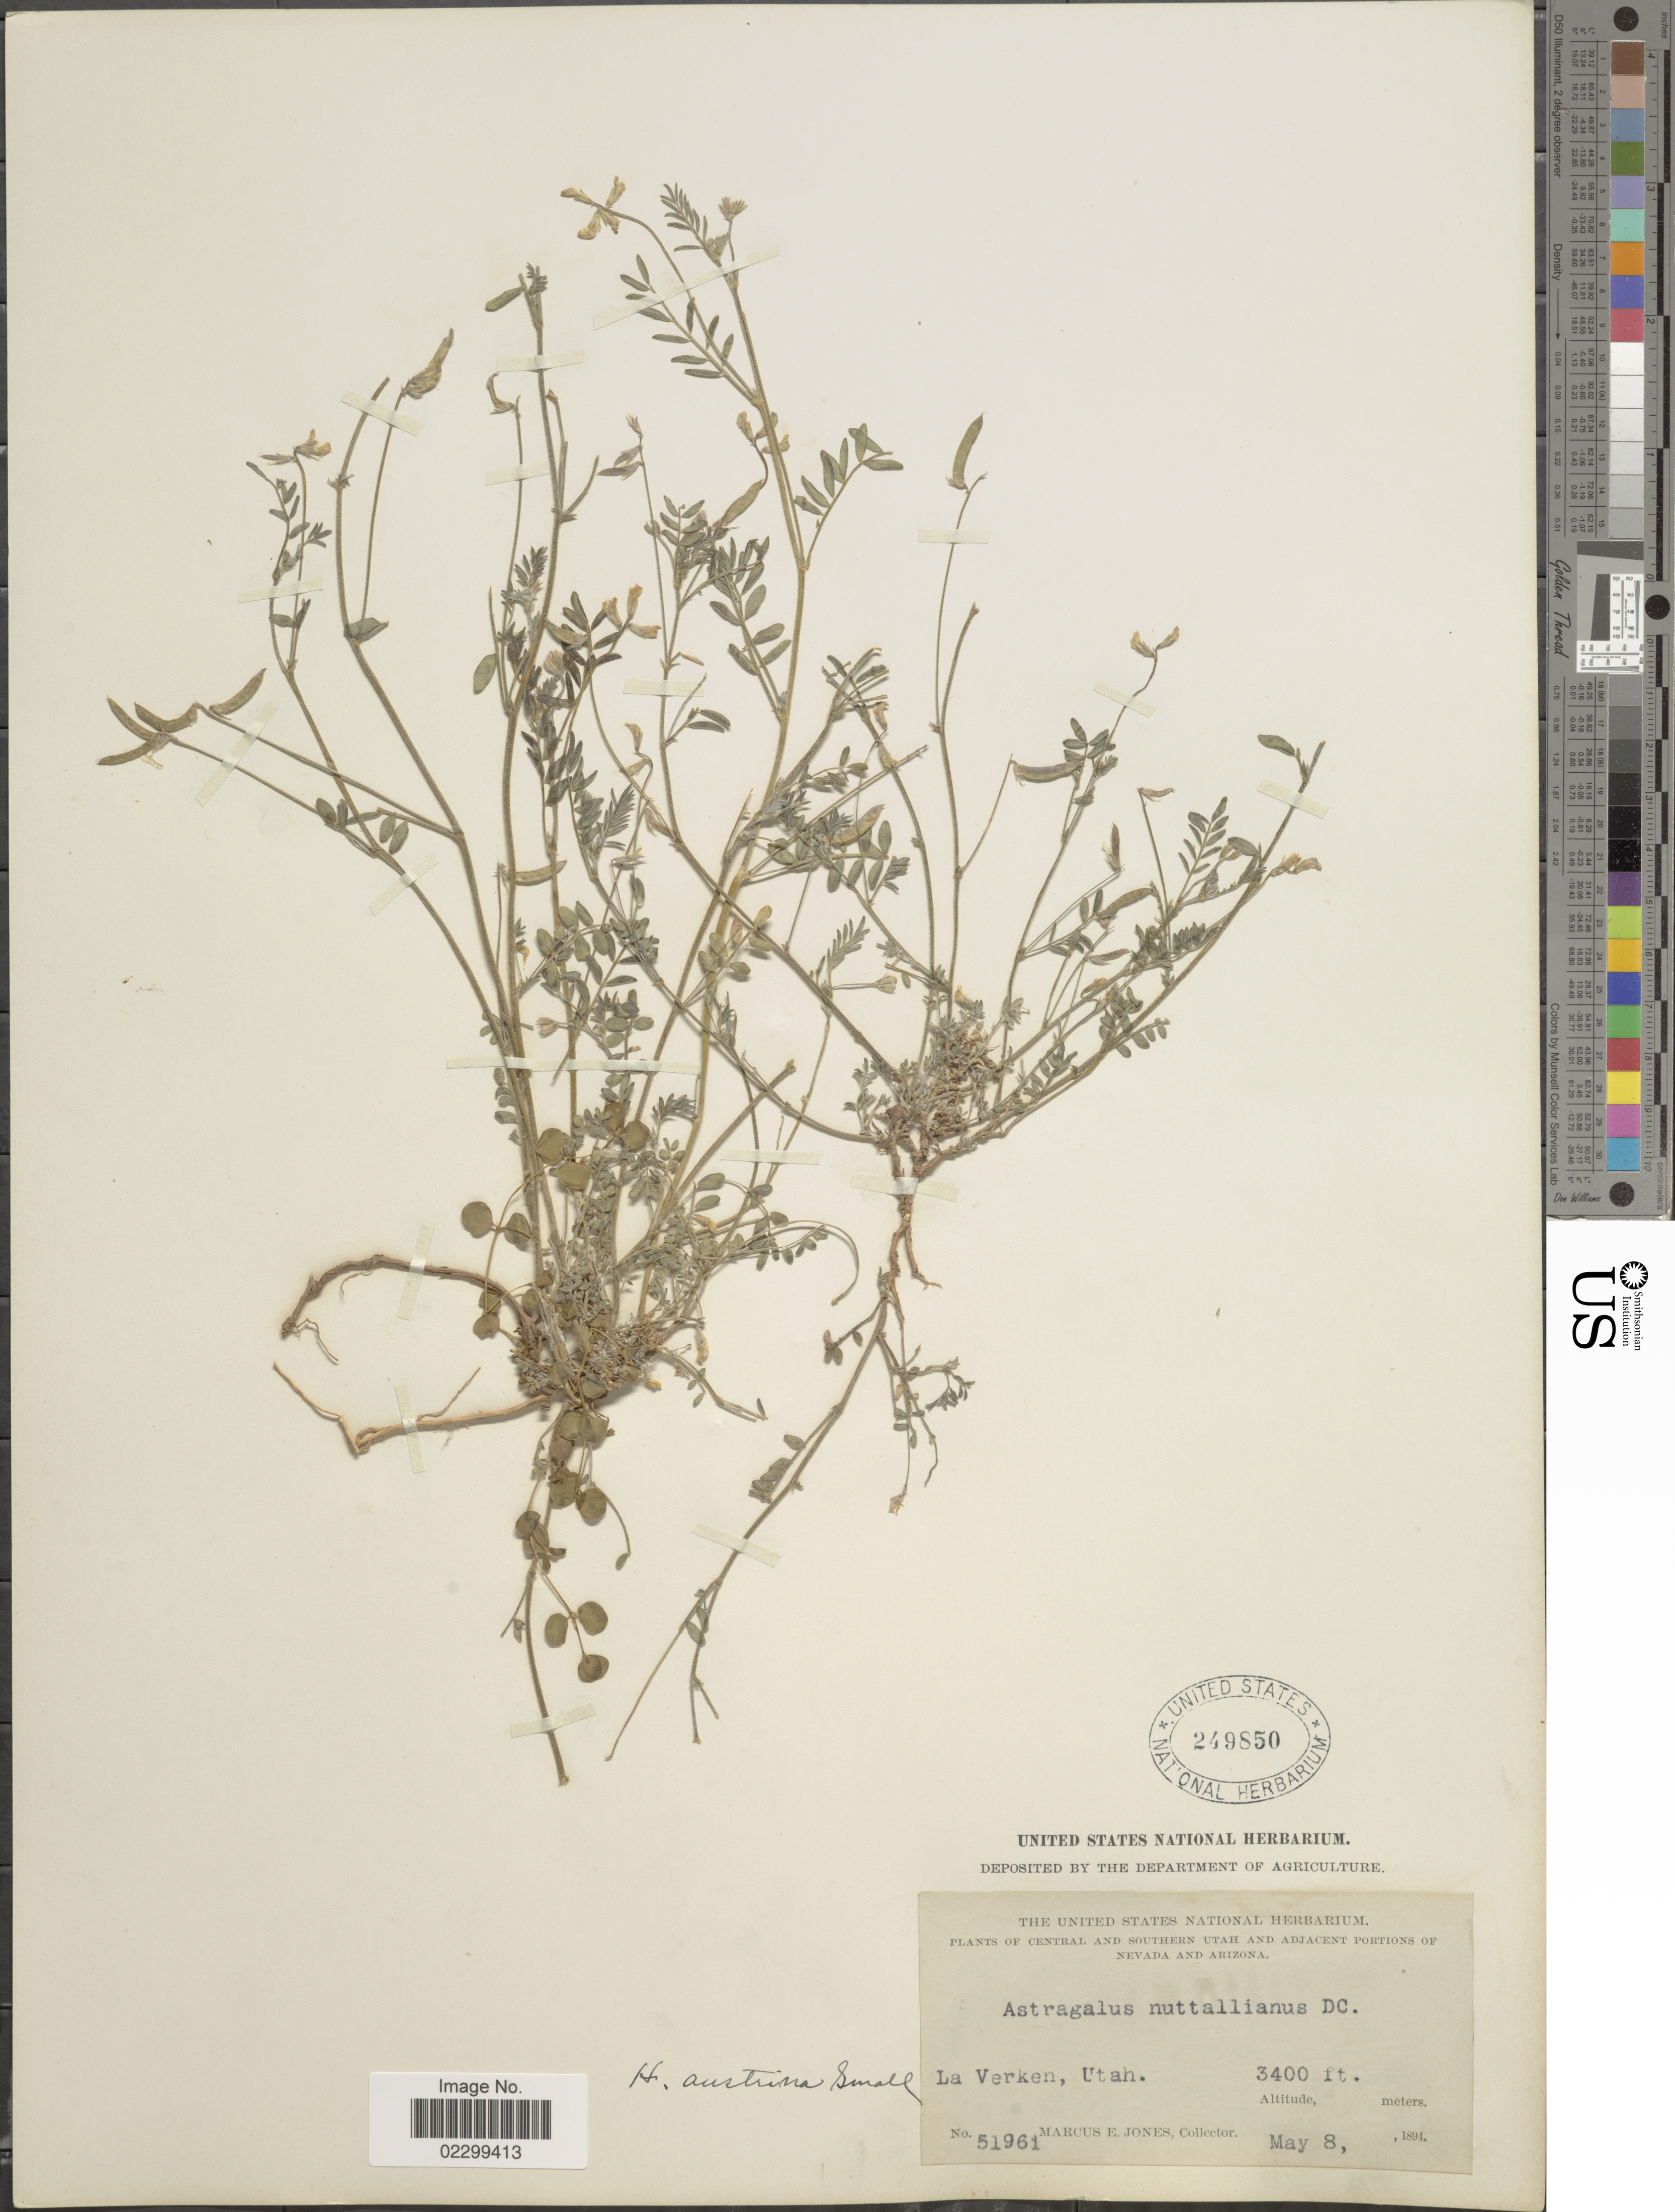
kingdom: Plantae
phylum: Tracheophyta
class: Magnoliopsida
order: Fabales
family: Fabaceae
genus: Astragalus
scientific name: Astragalus nuttallianus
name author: DC.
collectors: M. E. Jones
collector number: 51961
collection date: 1894-05-08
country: United States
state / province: Utah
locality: Central and southern Utah and Adjacent portions of Nevada and Arizona, La Verken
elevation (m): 1036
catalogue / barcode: US 249850